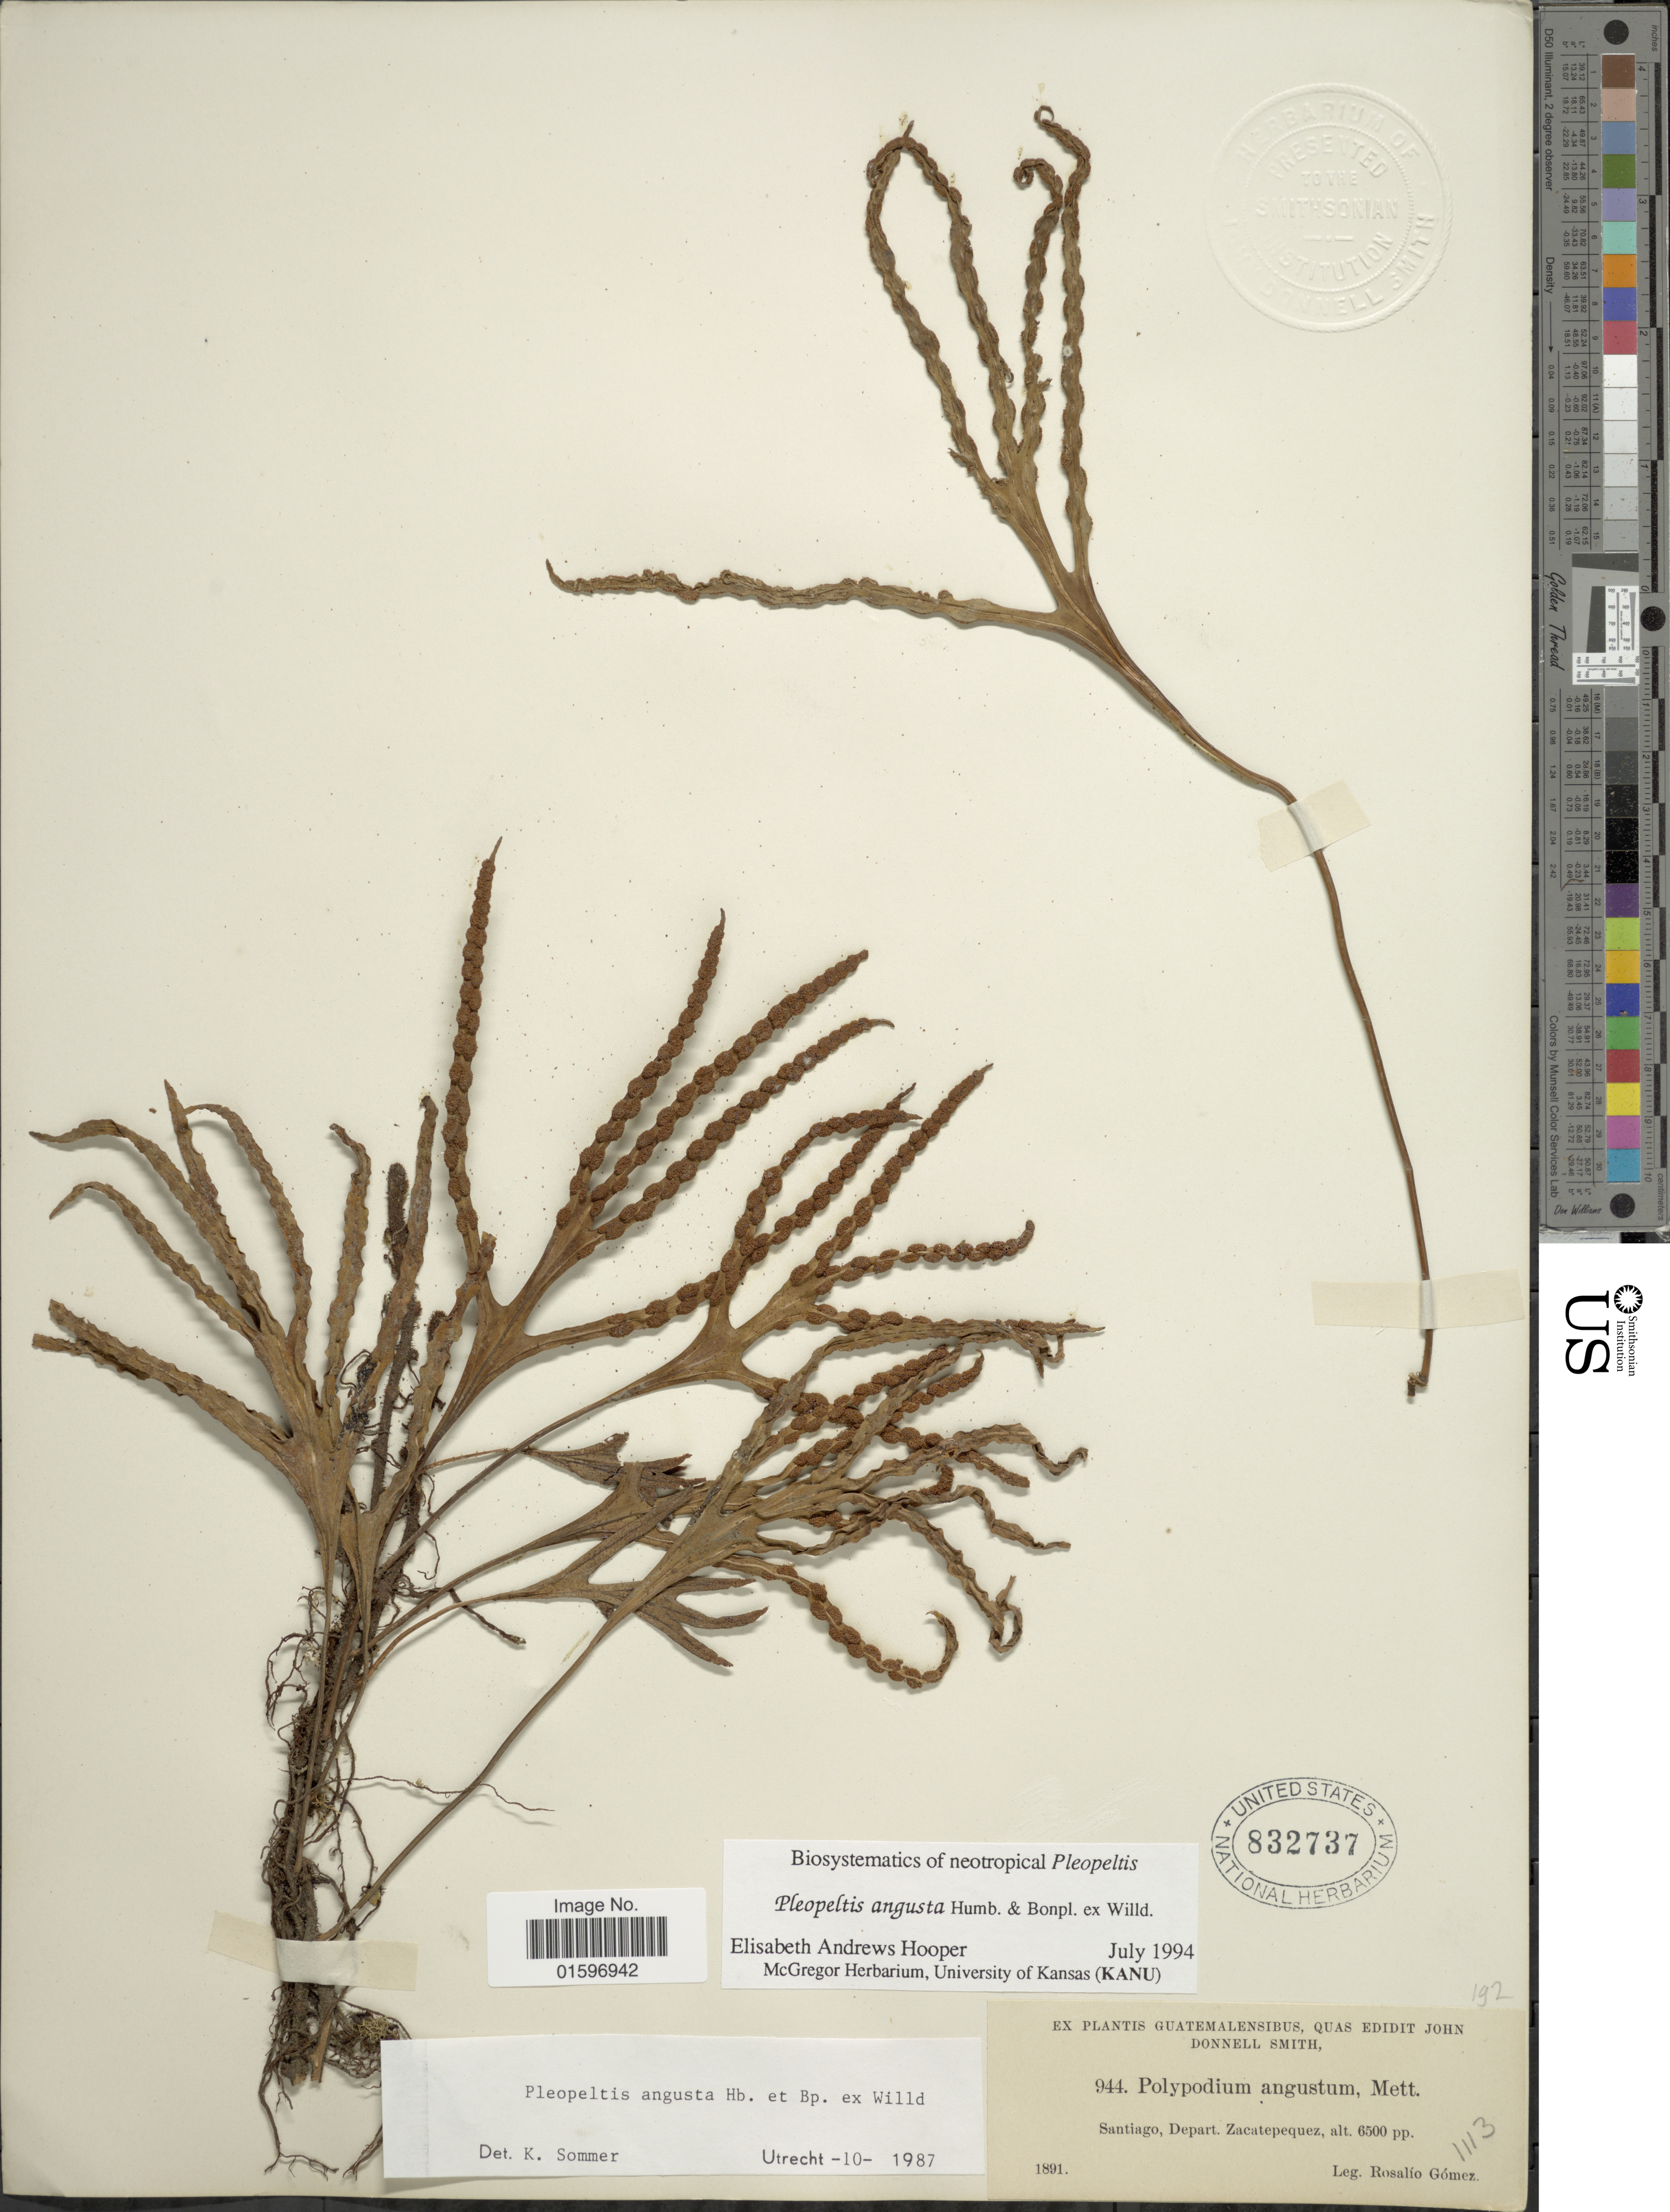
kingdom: Plantae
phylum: Tracheophyta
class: Polypodiopsida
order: Polypodiales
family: Polypodiaceae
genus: Pleopeltis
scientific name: Pleopeltis angusta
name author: Humb. & Bonap. ex Willd.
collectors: R. Gómez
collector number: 944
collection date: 1891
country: Guatemala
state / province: Sacatepéquez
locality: Santiago, Depart. Zacatepequez.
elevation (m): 1981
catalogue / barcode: US 832737